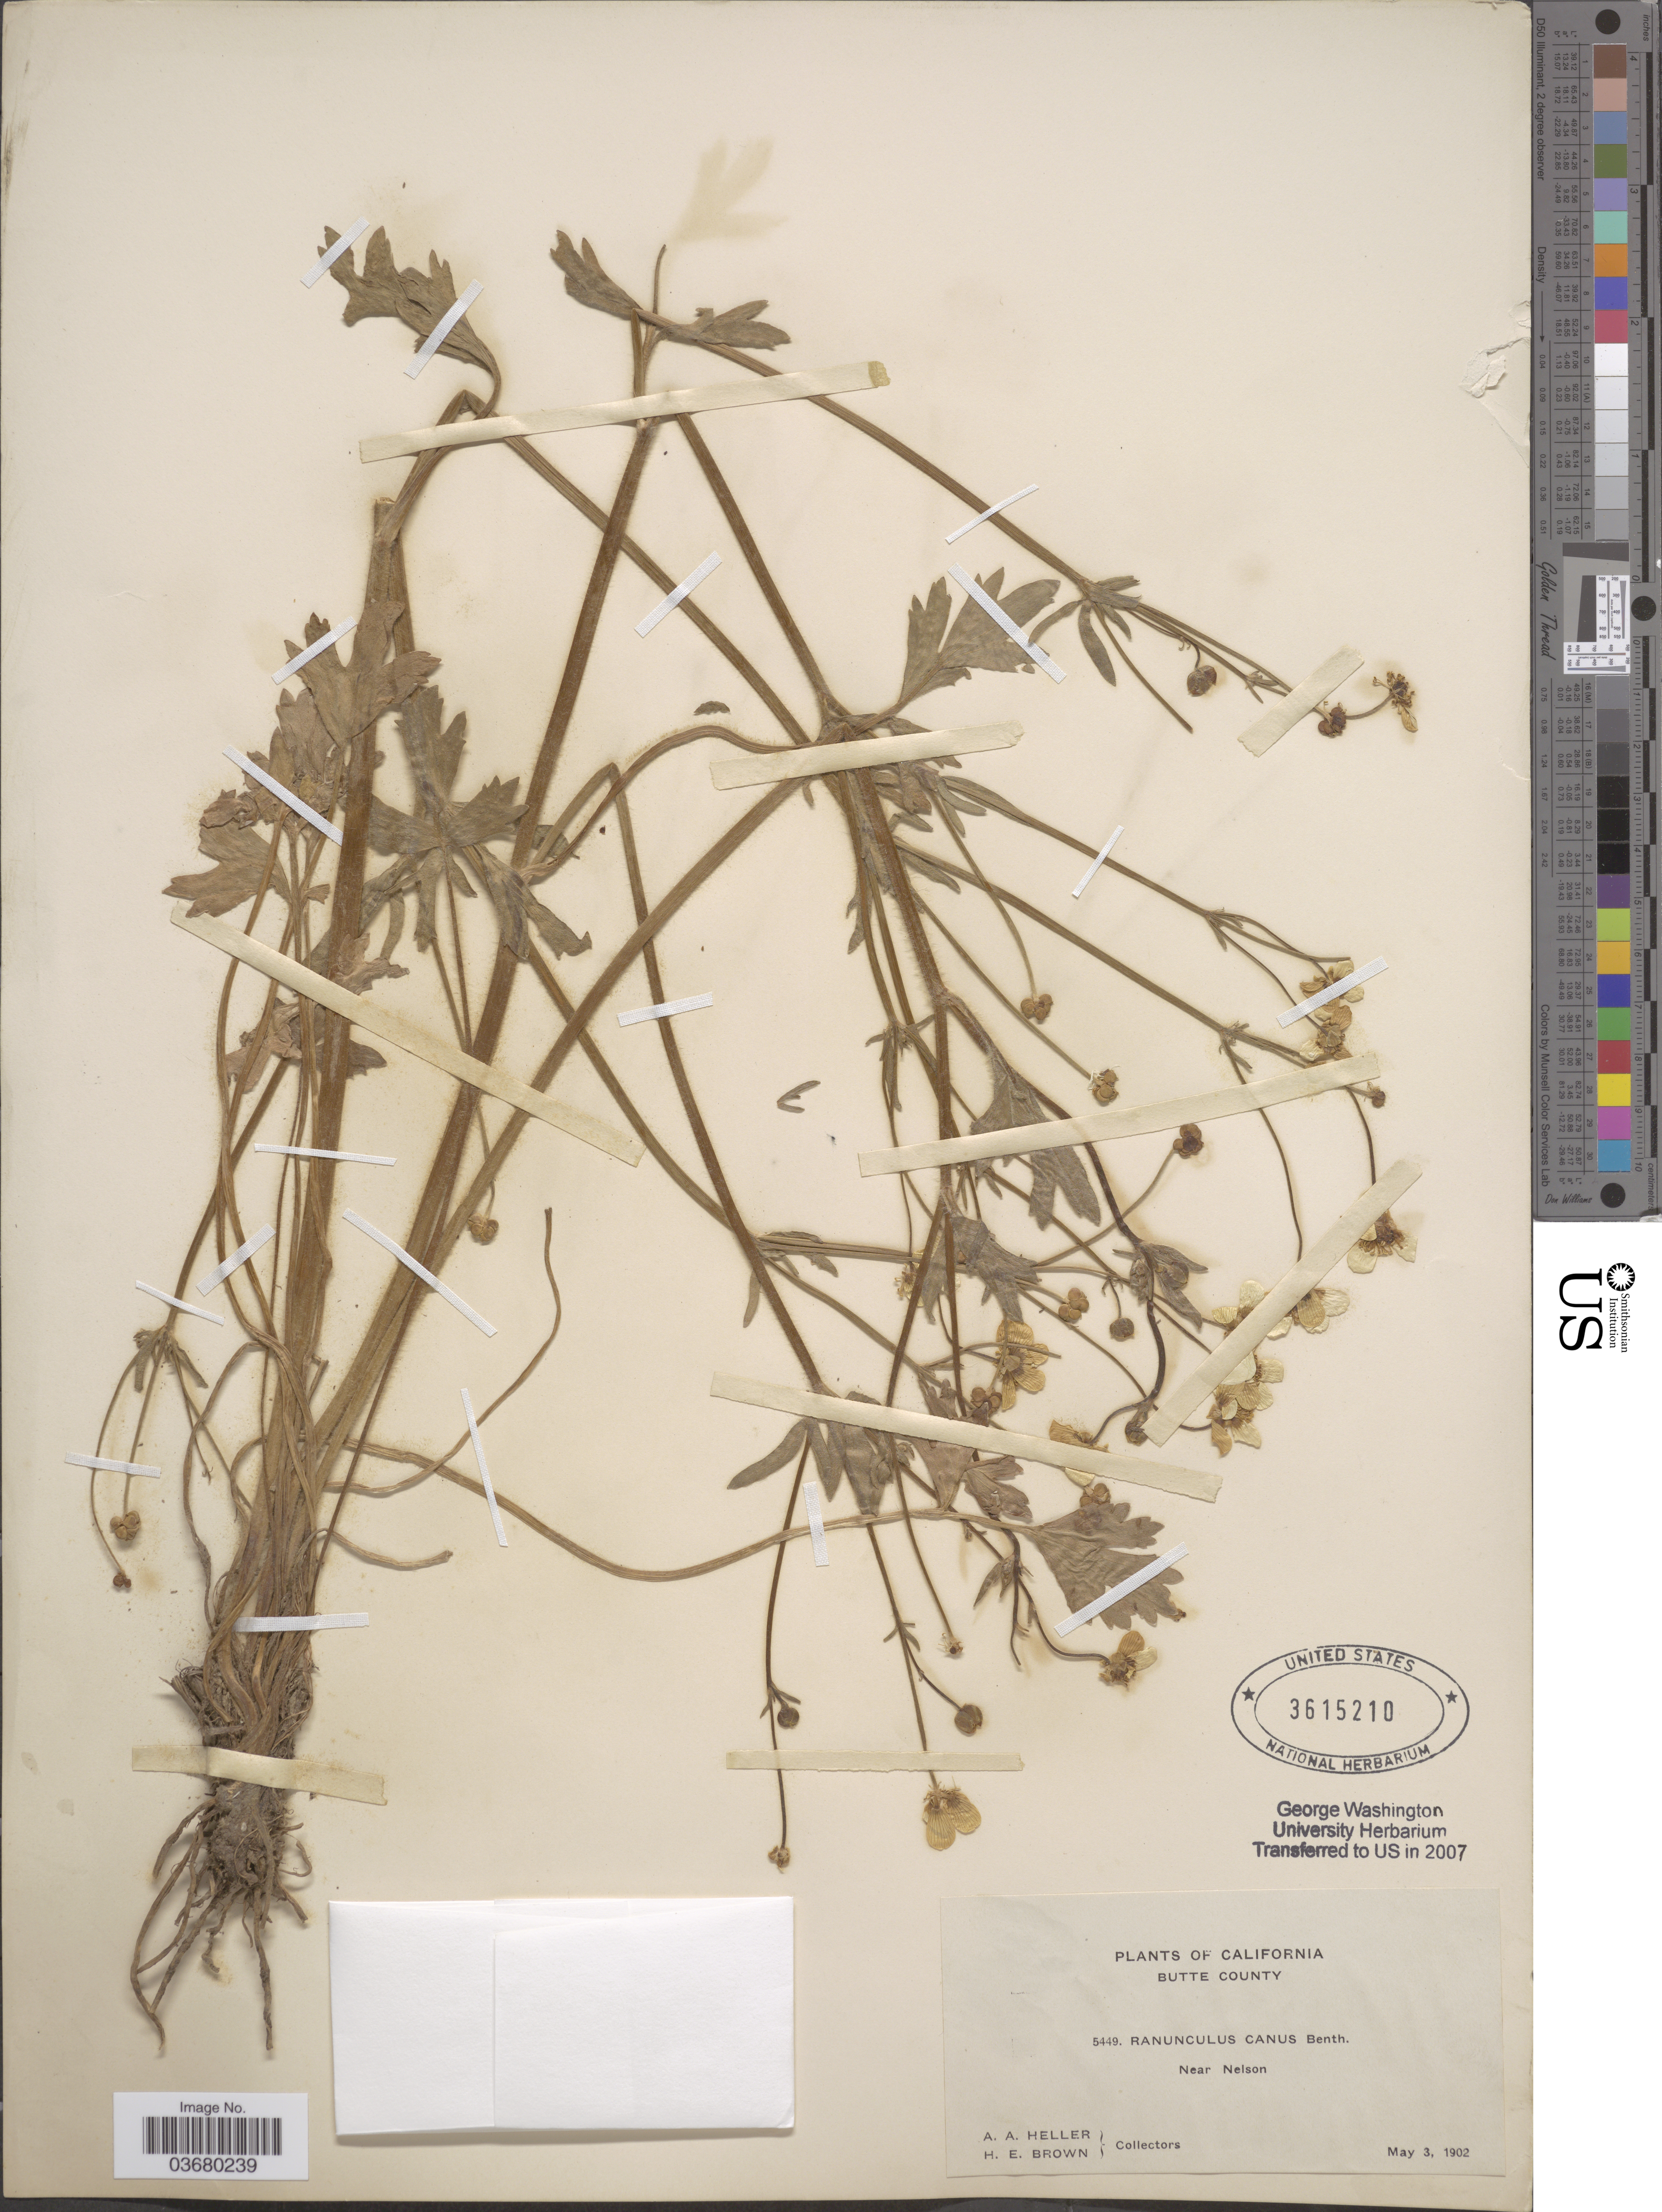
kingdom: Plantae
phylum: Tracheophyta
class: Magnoliopsida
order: Ranunculales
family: Ranunculaceae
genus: Ranunculus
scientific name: Ranunculus canus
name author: Benth.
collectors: A. A. Heller & H. E. Brown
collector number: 5449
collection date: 1902-05-03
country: United States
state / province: California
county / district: Butte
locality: Butte County. Near Nelson.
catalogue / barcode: US 3615210